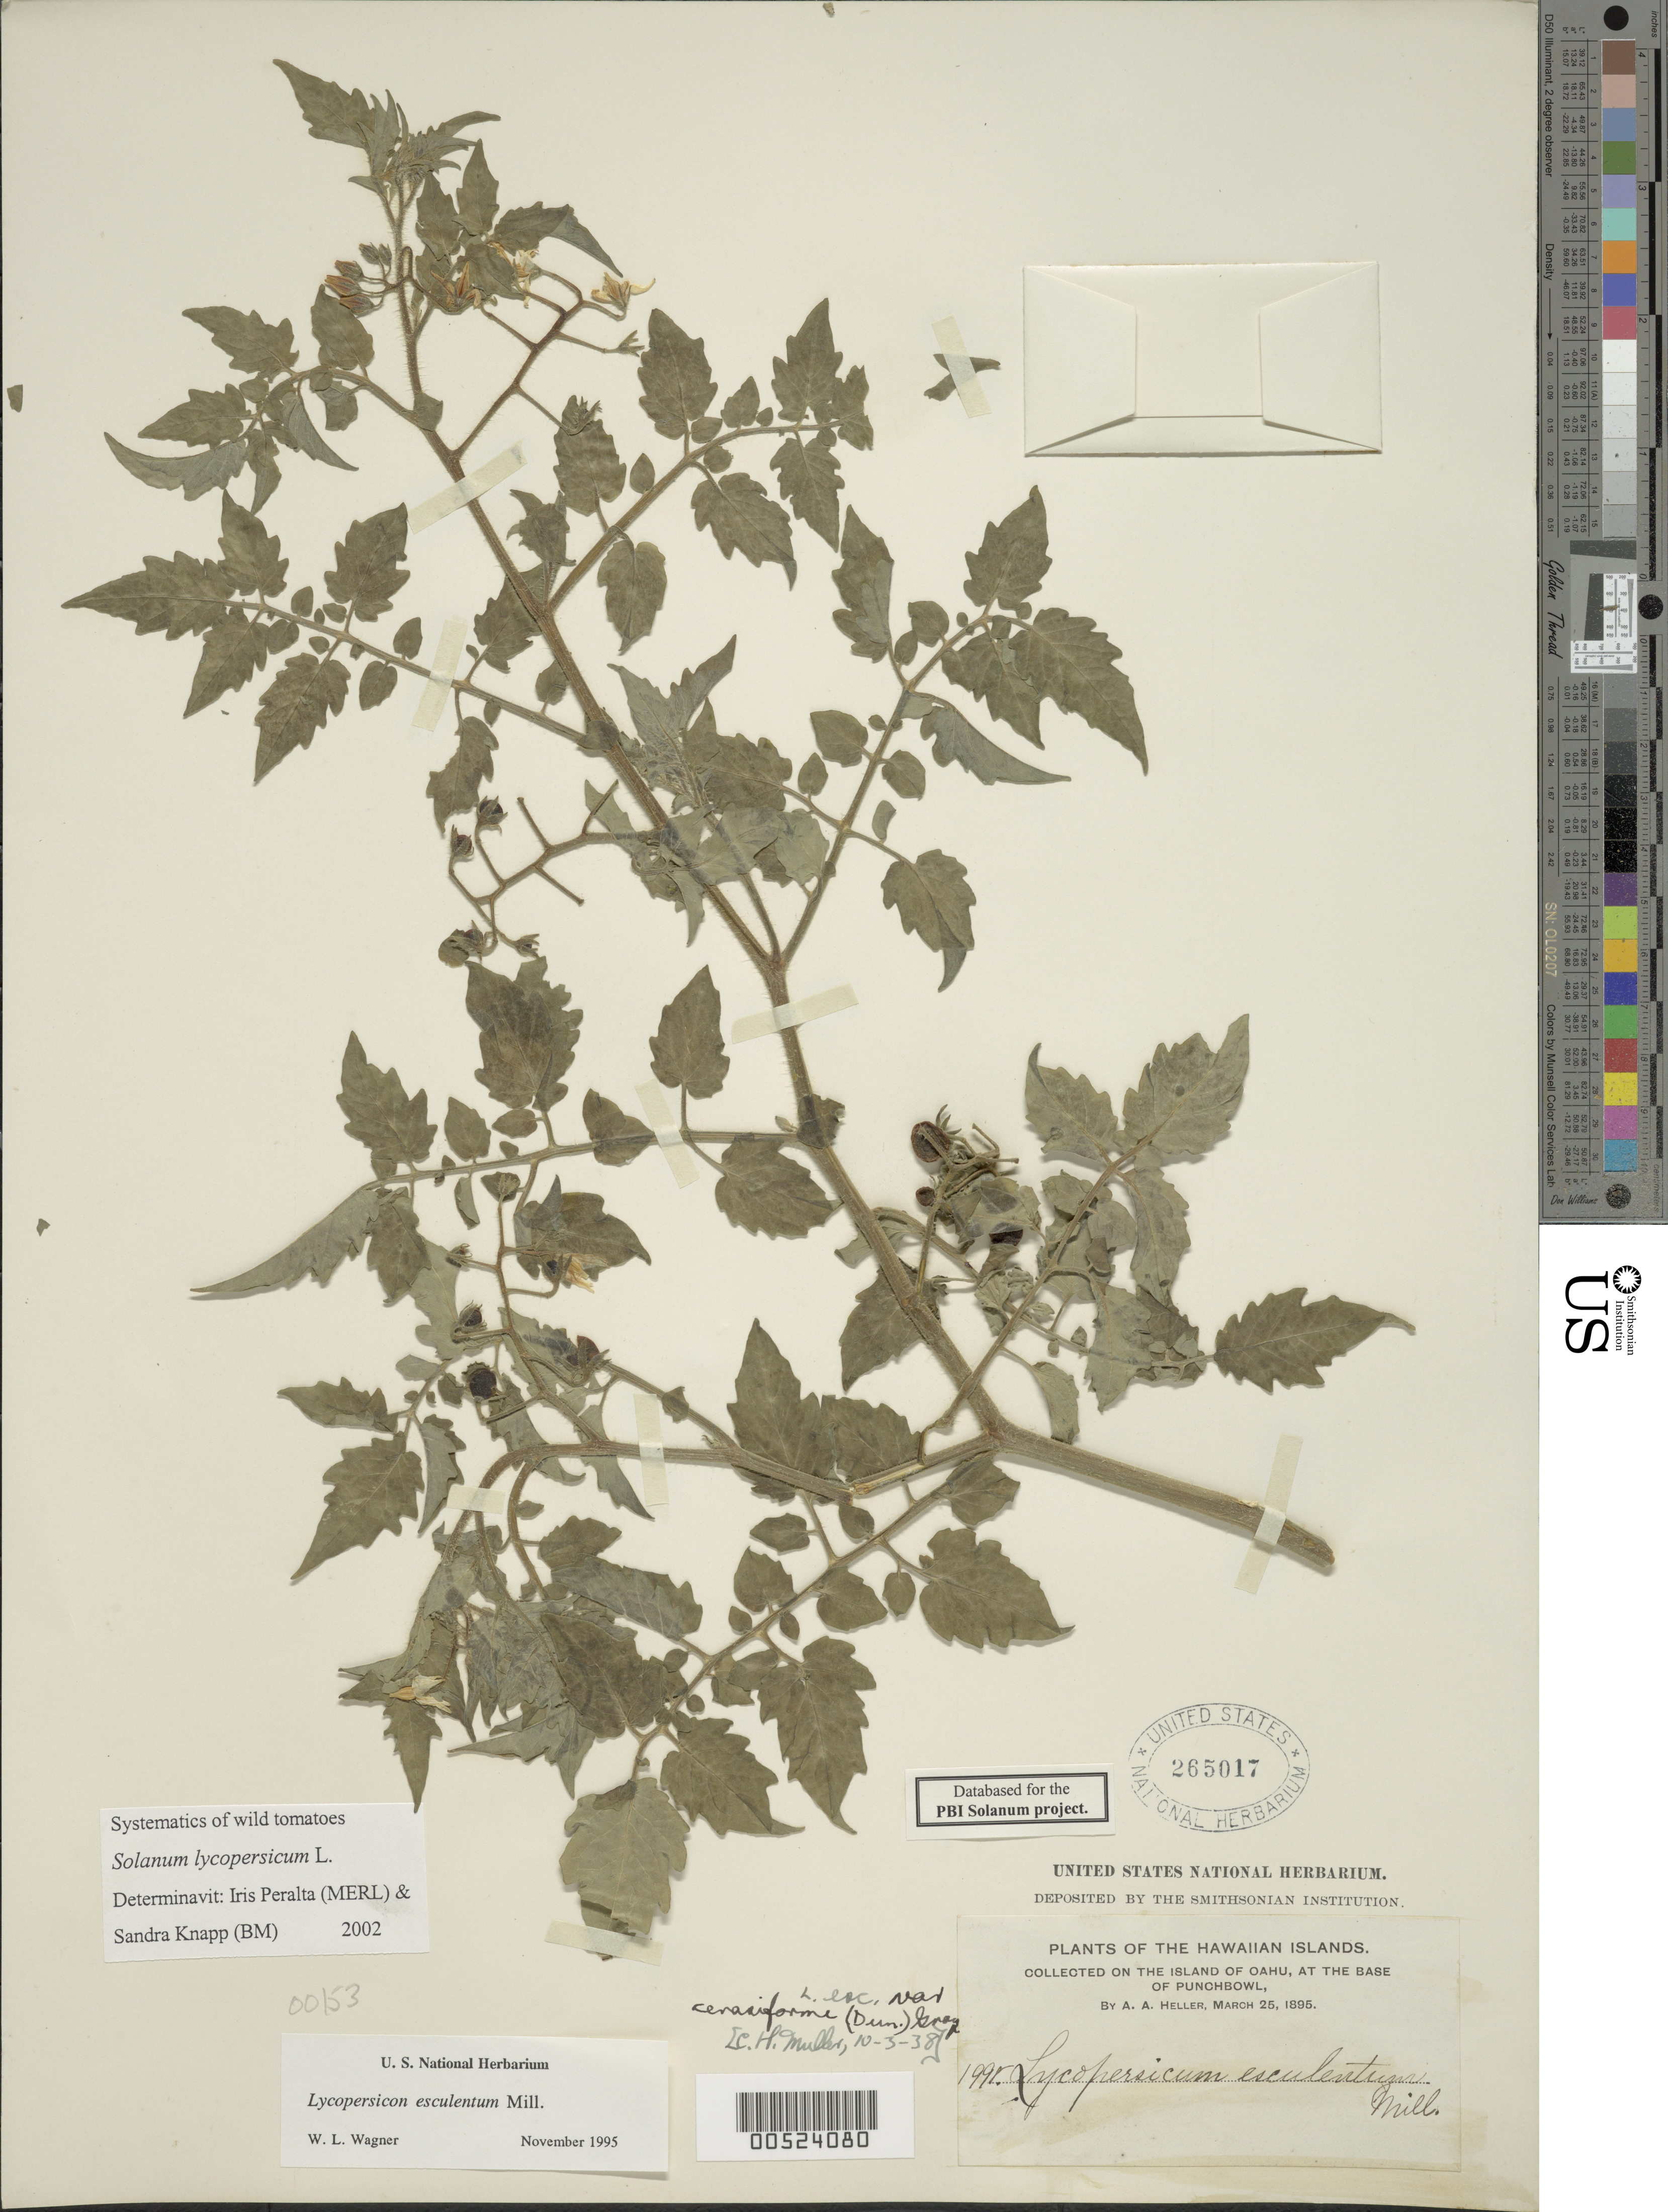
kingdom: Plantae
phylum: Tracheophyta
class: Magnoliopsida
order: Solanales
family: Solanaceae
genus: Solanum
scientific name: Solanum lycopersicum var. cerasiforme (Dunal) D.M. Spooner, G.J. Anderson & R.K. Jansen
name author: (Dunal) D.M. Spooner et al.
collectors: A. A. Heller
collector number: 1991 or 1998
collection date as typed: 25 Mar 1895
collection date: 1895-03-25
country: United States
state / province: Hawaii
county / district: Honolulu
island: Oahu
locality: At base of Punchbowl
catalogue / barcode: US 265017